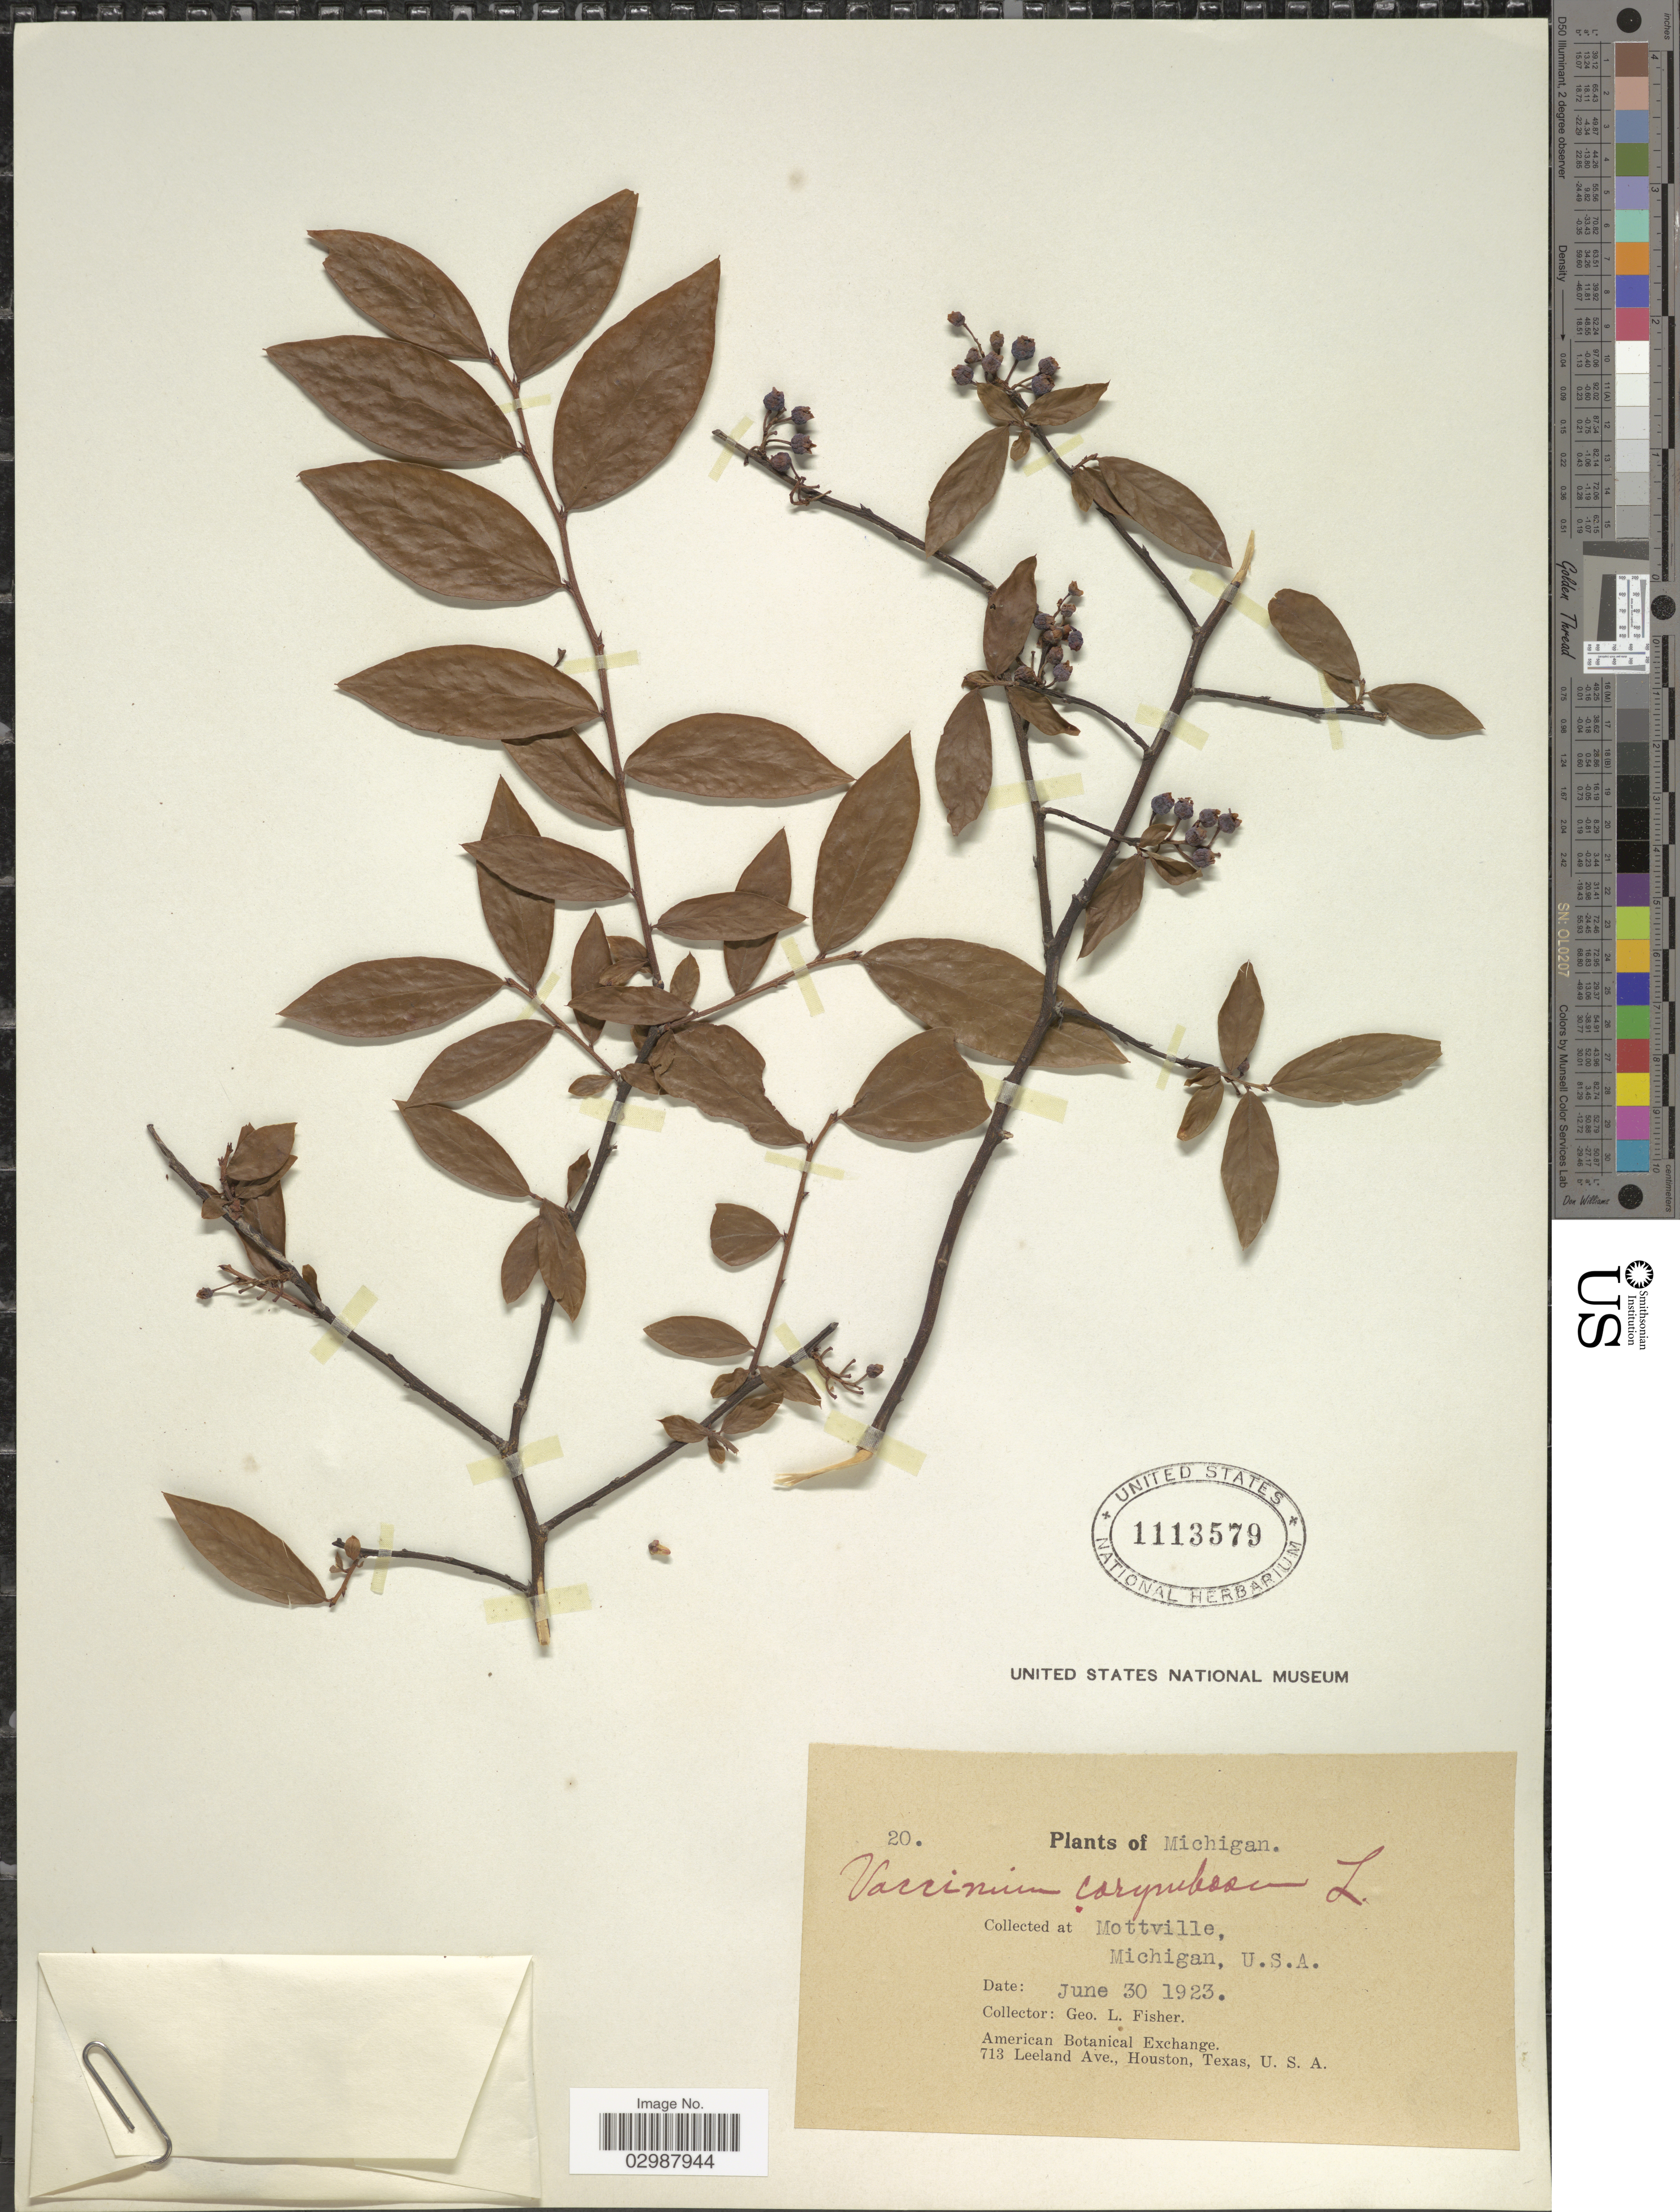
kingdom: Plantae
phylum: Tracheophyta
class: Magnoliopsida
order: Ericales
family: Ericaceae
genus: Vaccinium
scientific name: Vaccinium corymbosum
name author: L.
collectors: G. L. Fisher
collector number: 20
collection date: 1923-06-30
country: United States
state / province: Michigan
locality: Mottville.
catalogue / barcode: US 1113579